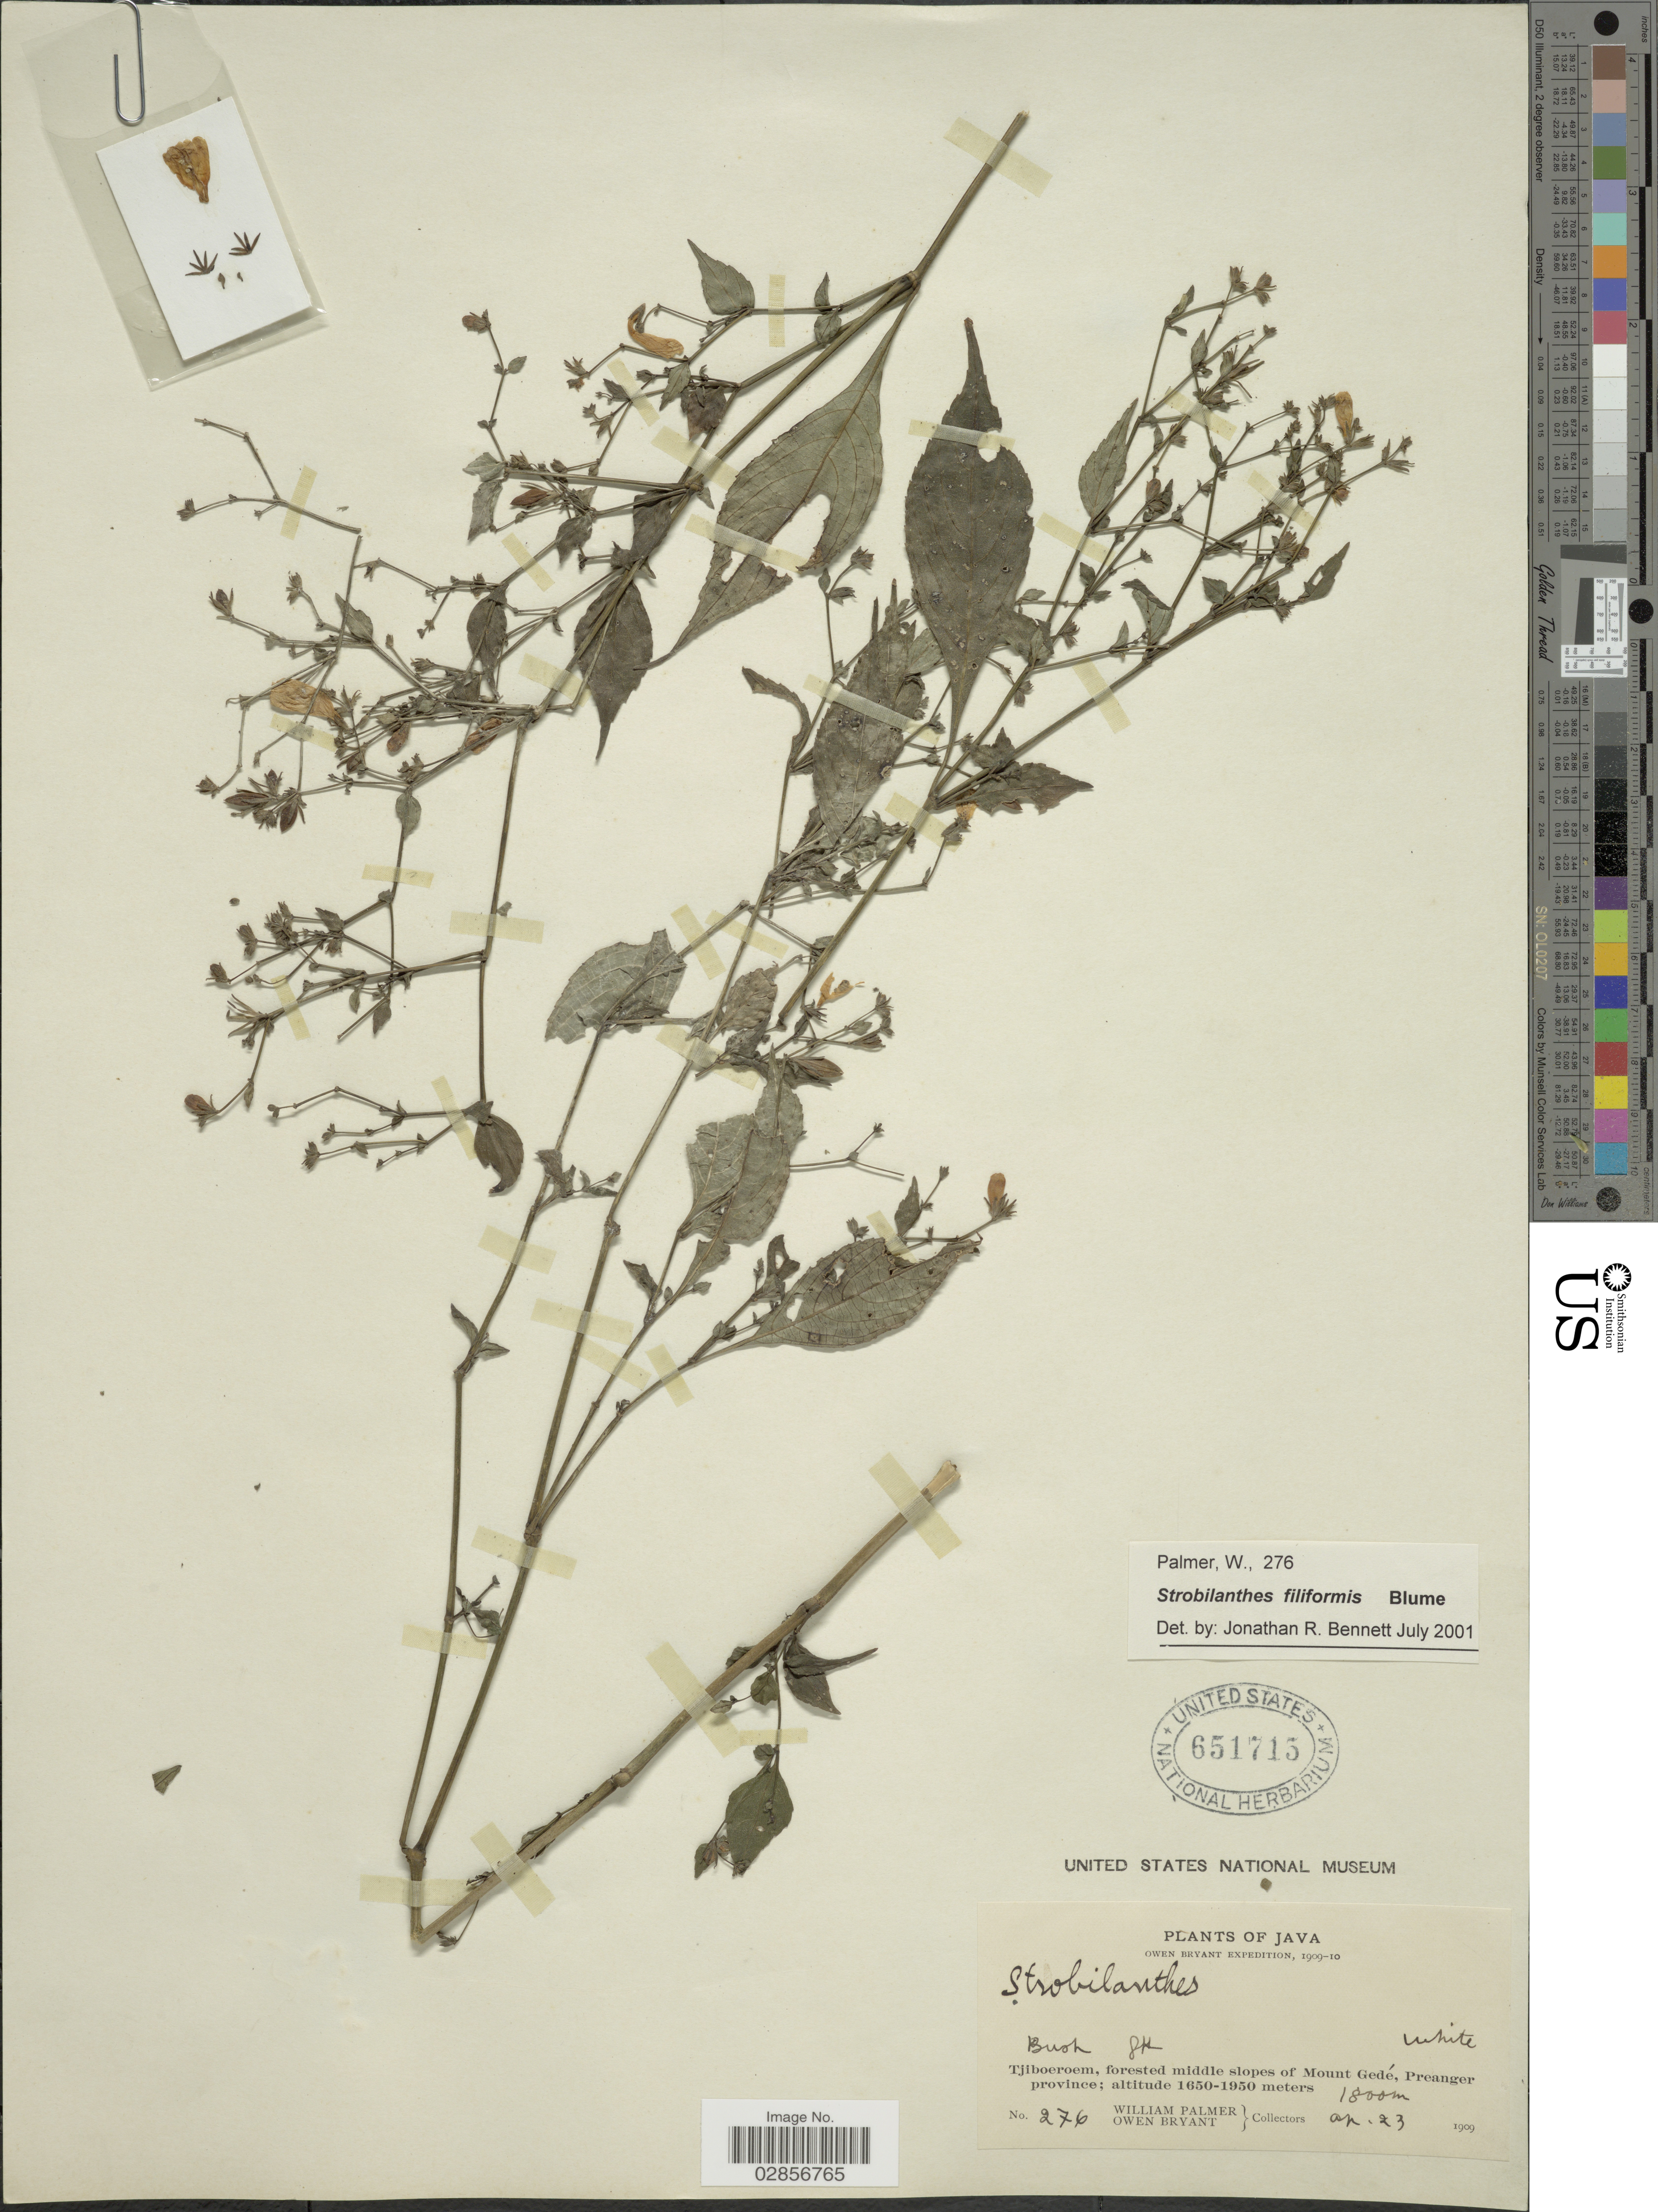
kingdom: Plantae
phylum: Tracheophyta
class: Magnoliopsida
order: Lamiales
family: Acanthaceae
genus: Strobilanthes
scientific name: Strobilanthes filiformis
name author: Blume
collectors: W. Palmer & O. Bryant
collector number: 276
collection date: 1909-04-23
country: Indonesia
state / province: Java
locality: Tjiboeroem, forested middle slopes of Mount Gedé, Preanger province.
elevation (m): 1800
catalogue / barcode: US 651715